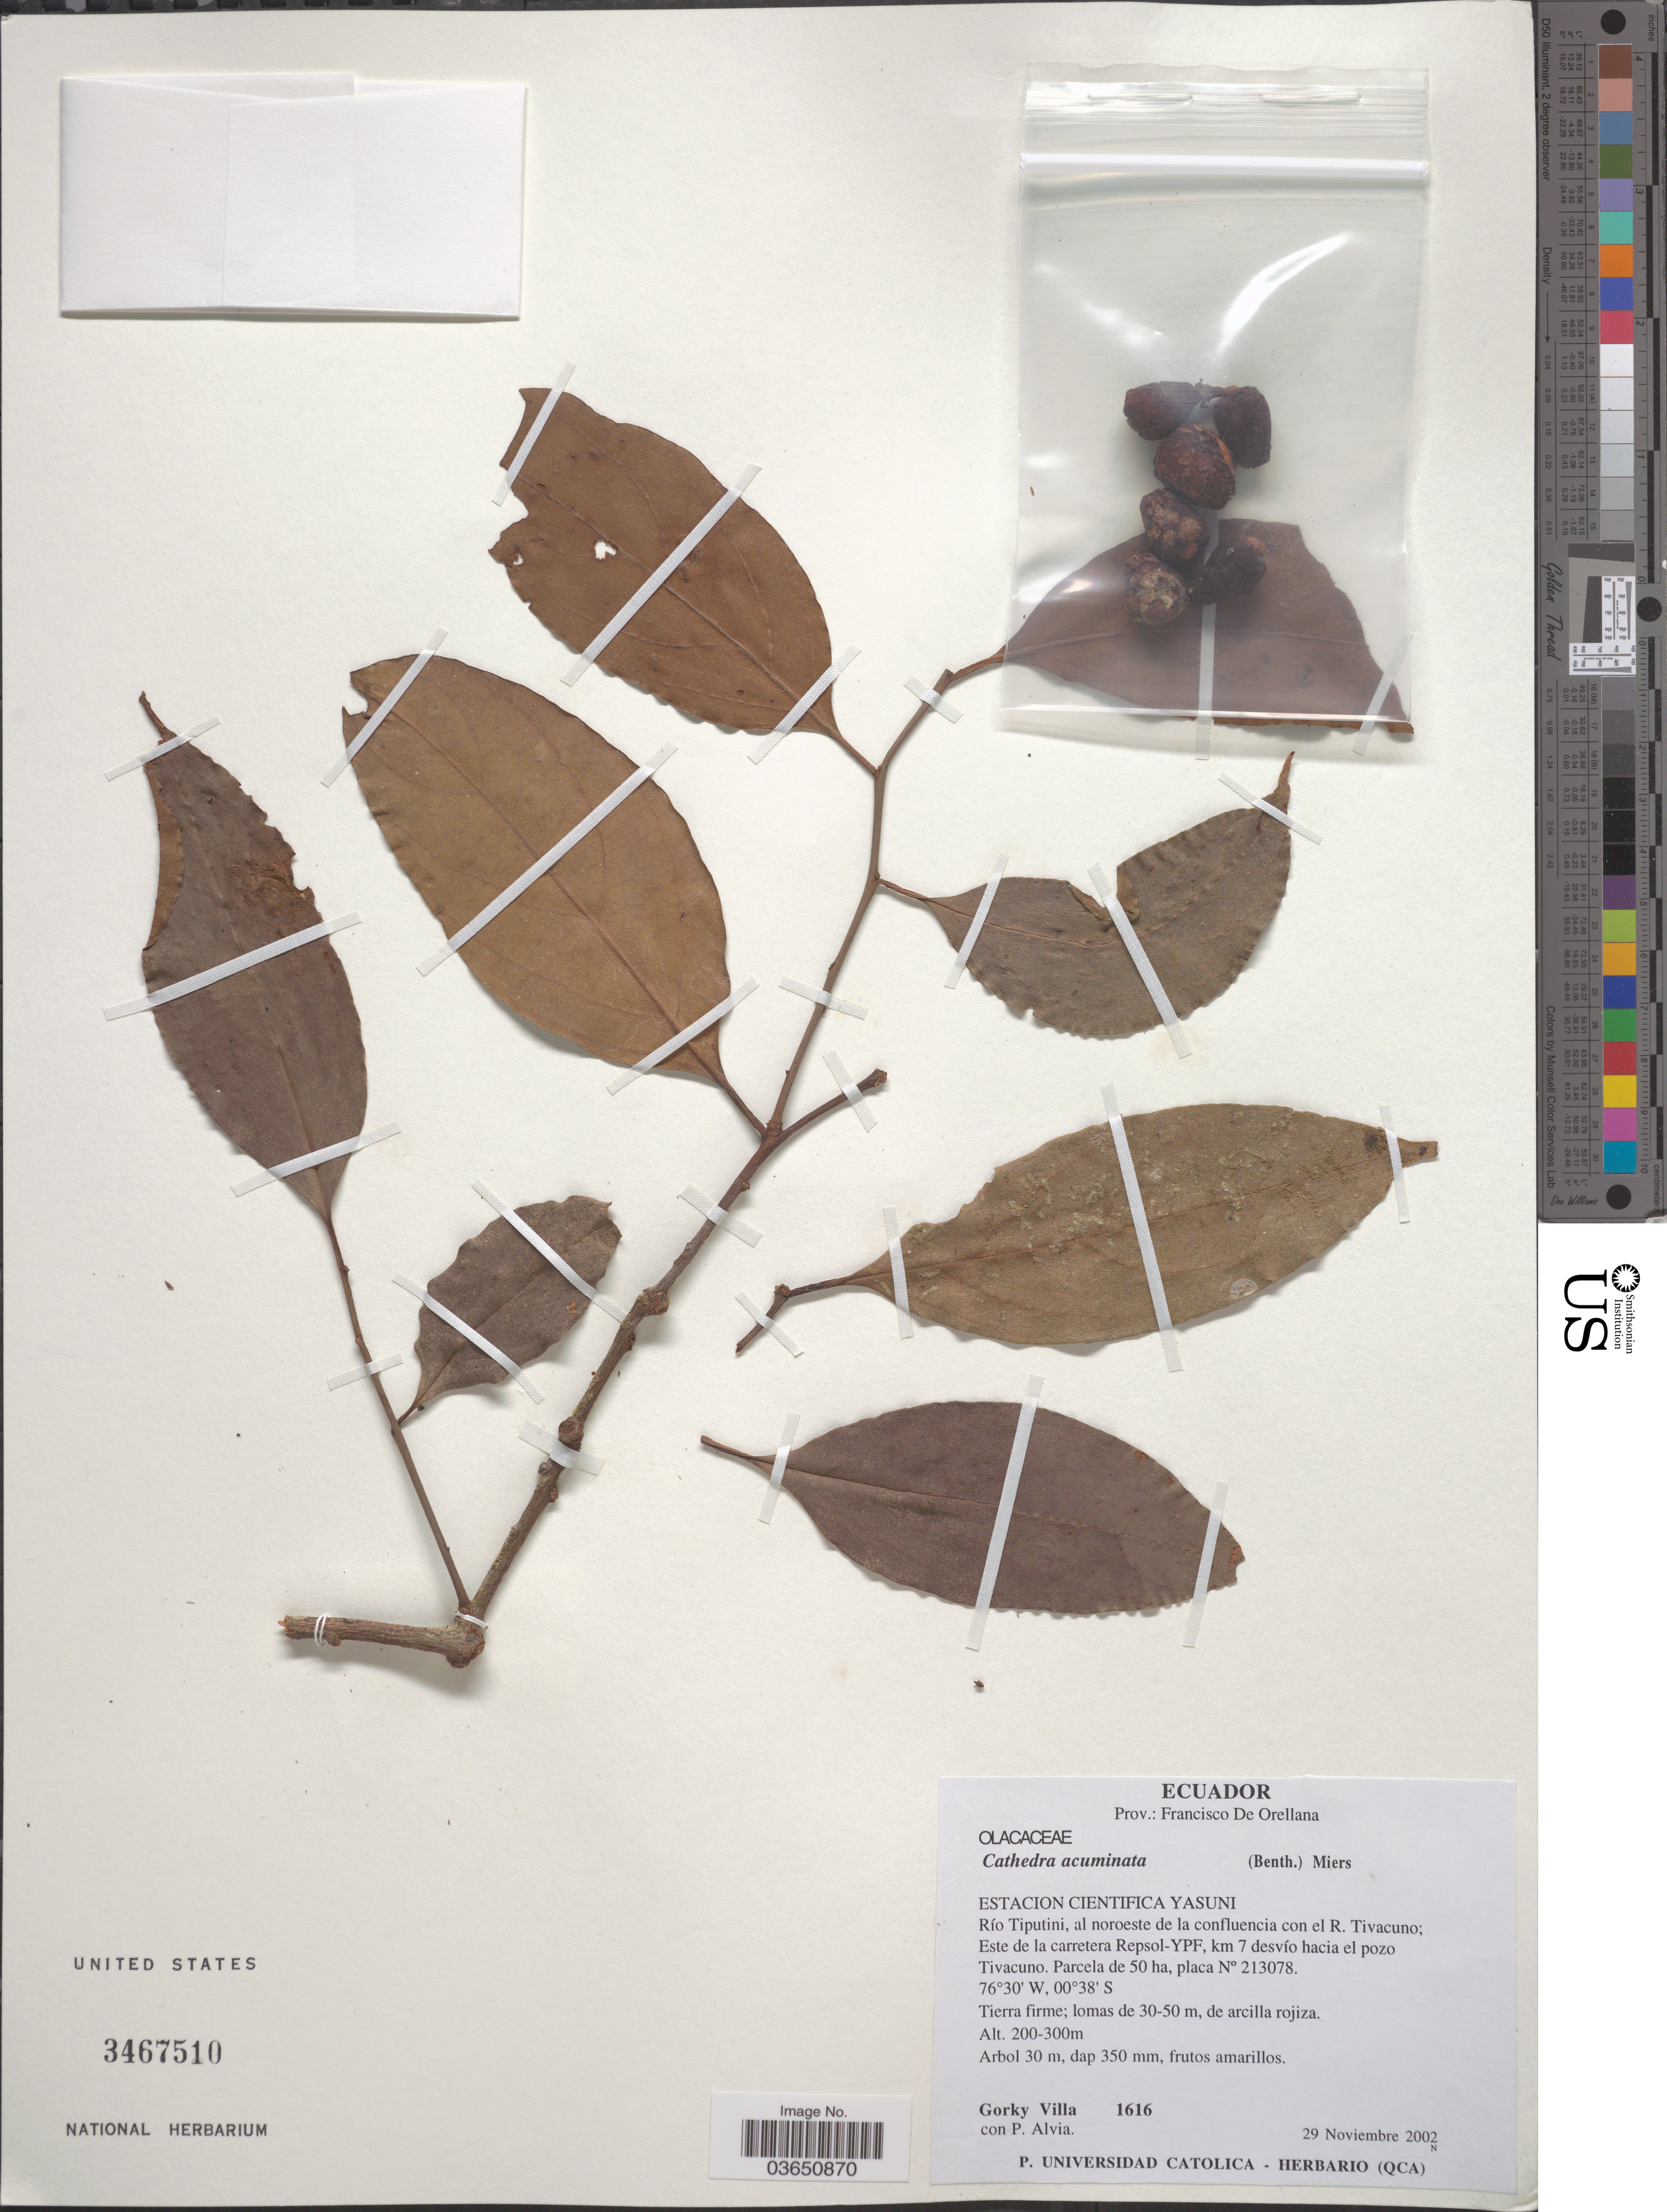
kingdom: Plantae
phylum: Tracheophyta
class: Magnoliopsida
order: Santalales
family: Aptandraceae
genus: Cathedra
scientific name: Cathedra acuminata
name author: (Benth.) Miers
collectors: G. Villa & P. Alvia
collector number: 1616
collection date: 2002-11-29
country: Ecuador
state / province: Orellana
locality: Prov.: Francisco De Orellana. Estacion Cientifica Yasuni. Río Tiputini, al noroeste de la confluencia con el R. Tivacuno; Este de la carretera Repsol-YPF, km 7 desvío hacia el pozo Tivacuno.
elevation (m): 200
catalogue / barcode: US 3467510